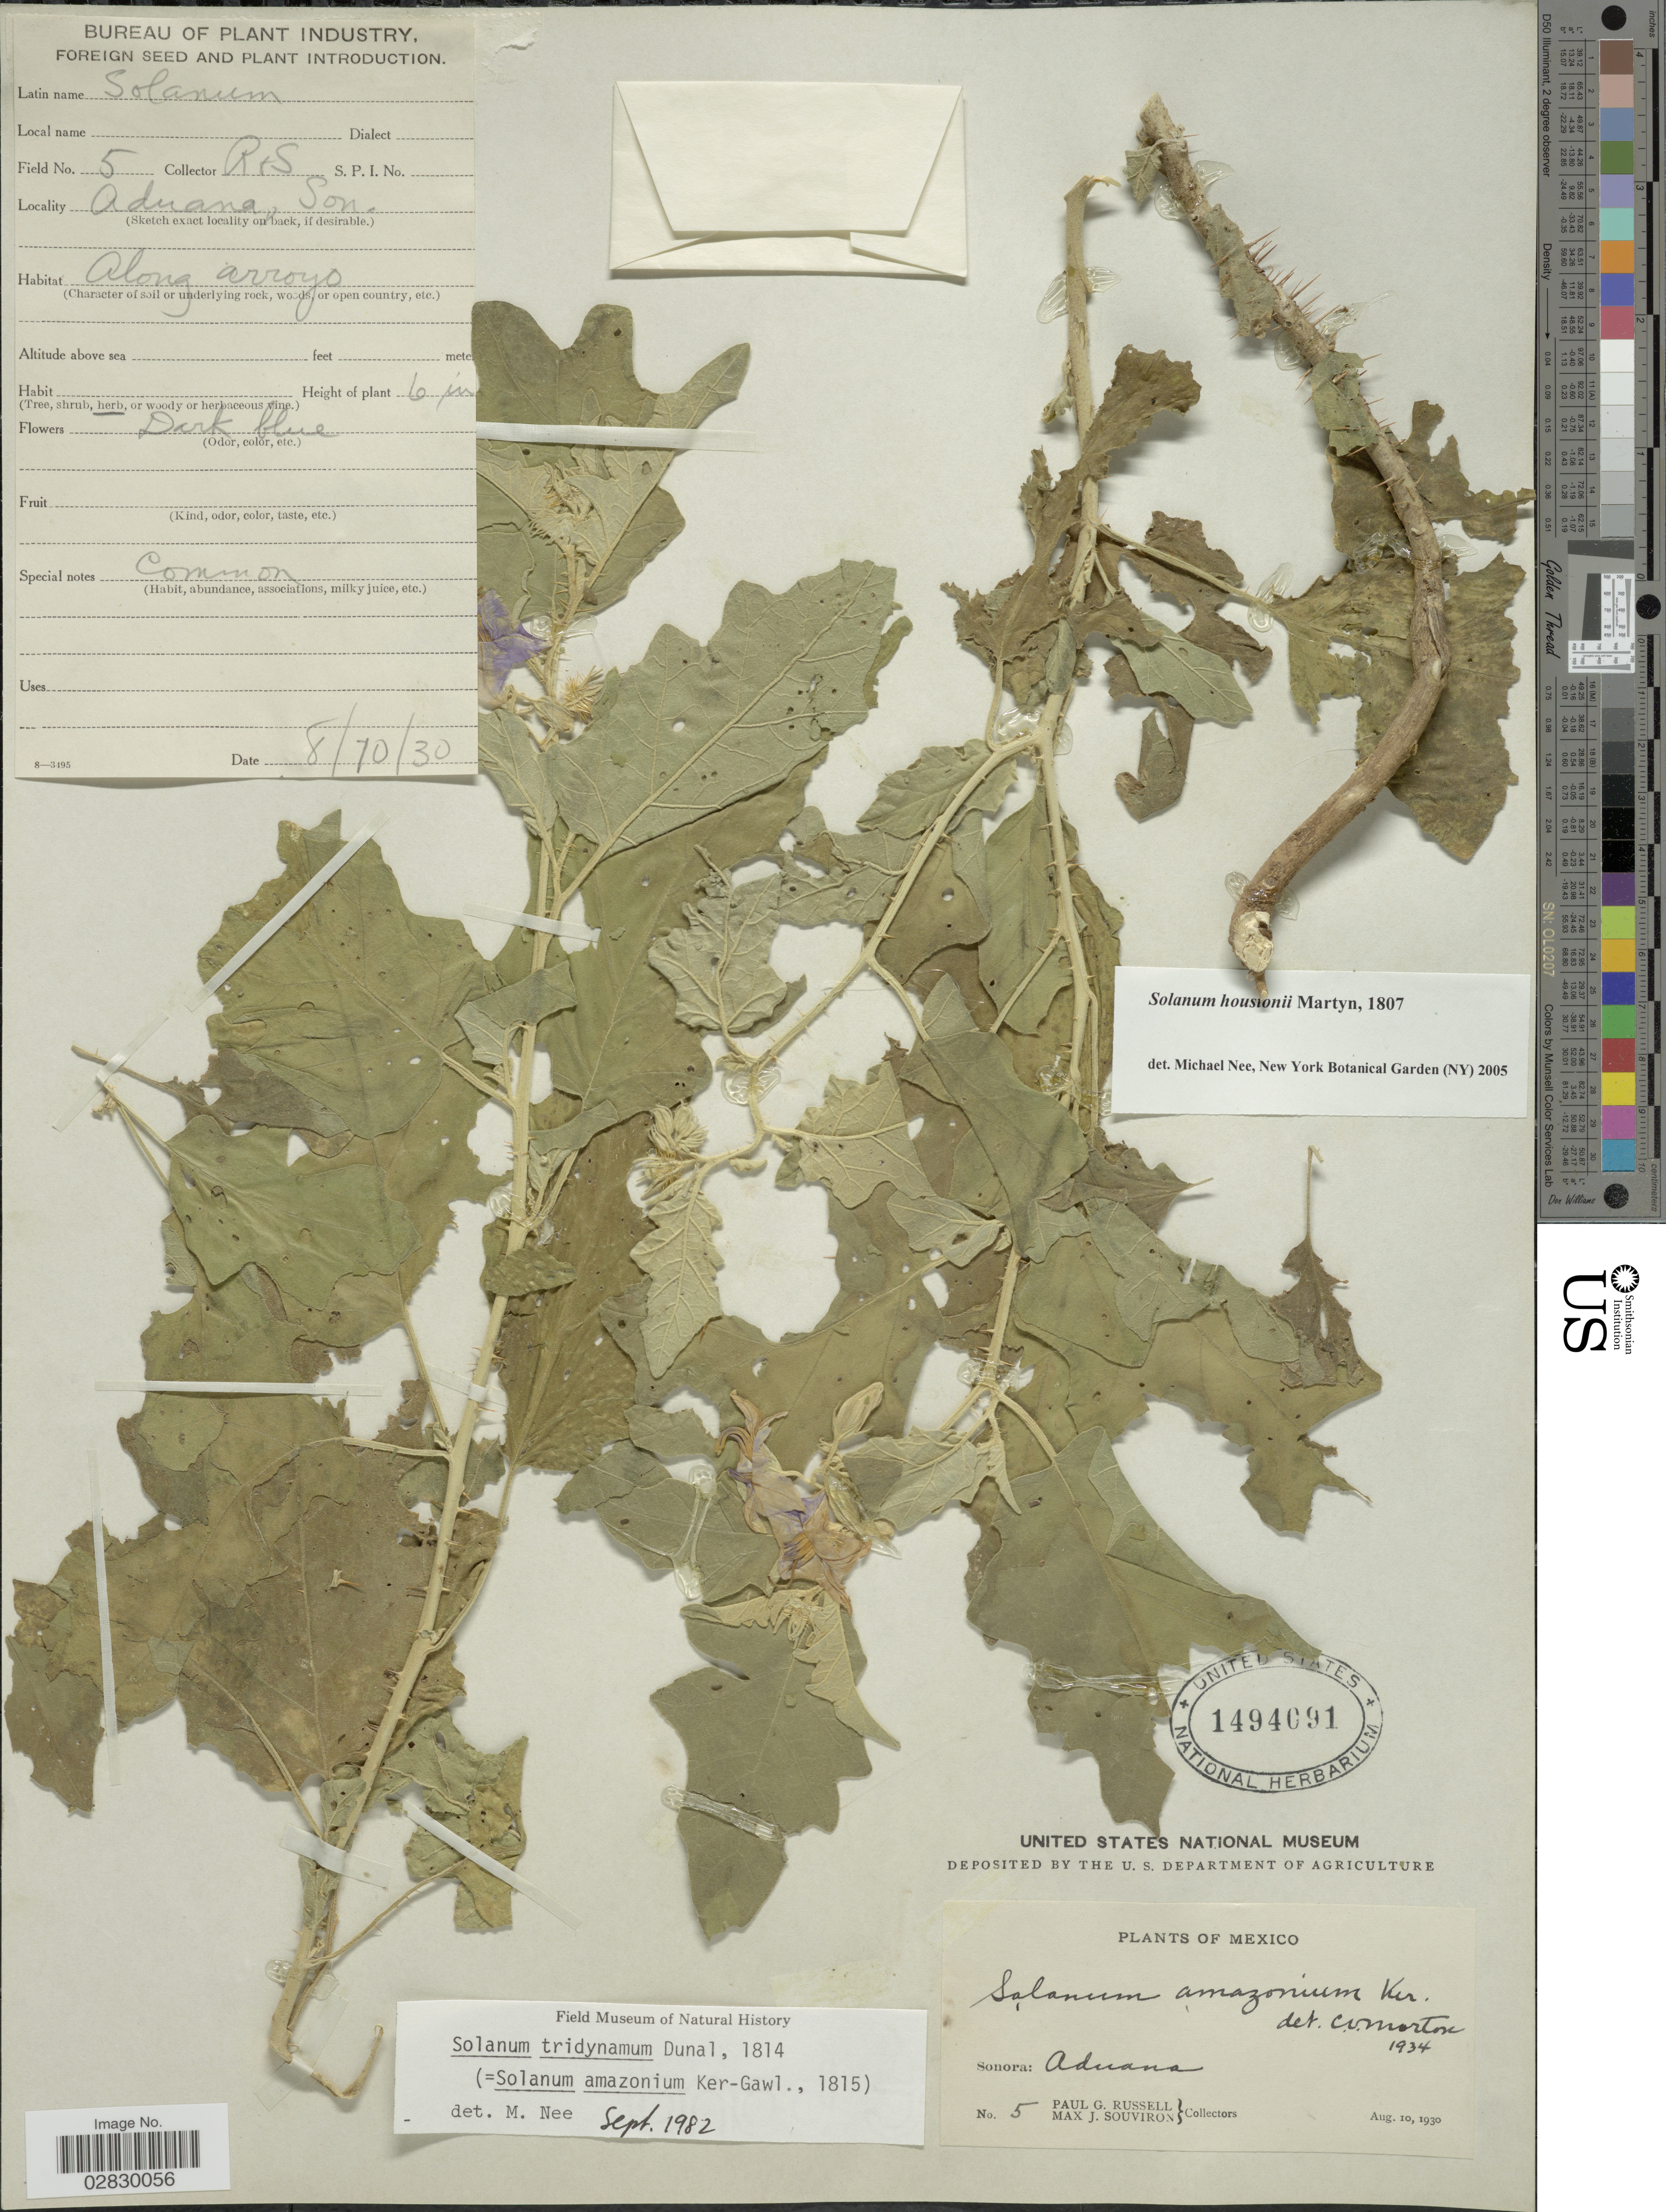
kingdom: Plantae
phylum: Tracheophyta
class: Magnoliopsida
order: Solanales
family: Solanaceae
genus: Solanum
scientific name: Solanum houstonii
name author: Dunal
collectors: P. G. Russell & M. J. Souviron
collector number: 5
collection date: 1930-08-10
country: Mexico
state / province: Sonora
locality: Aduana.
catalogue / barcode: US 1494091